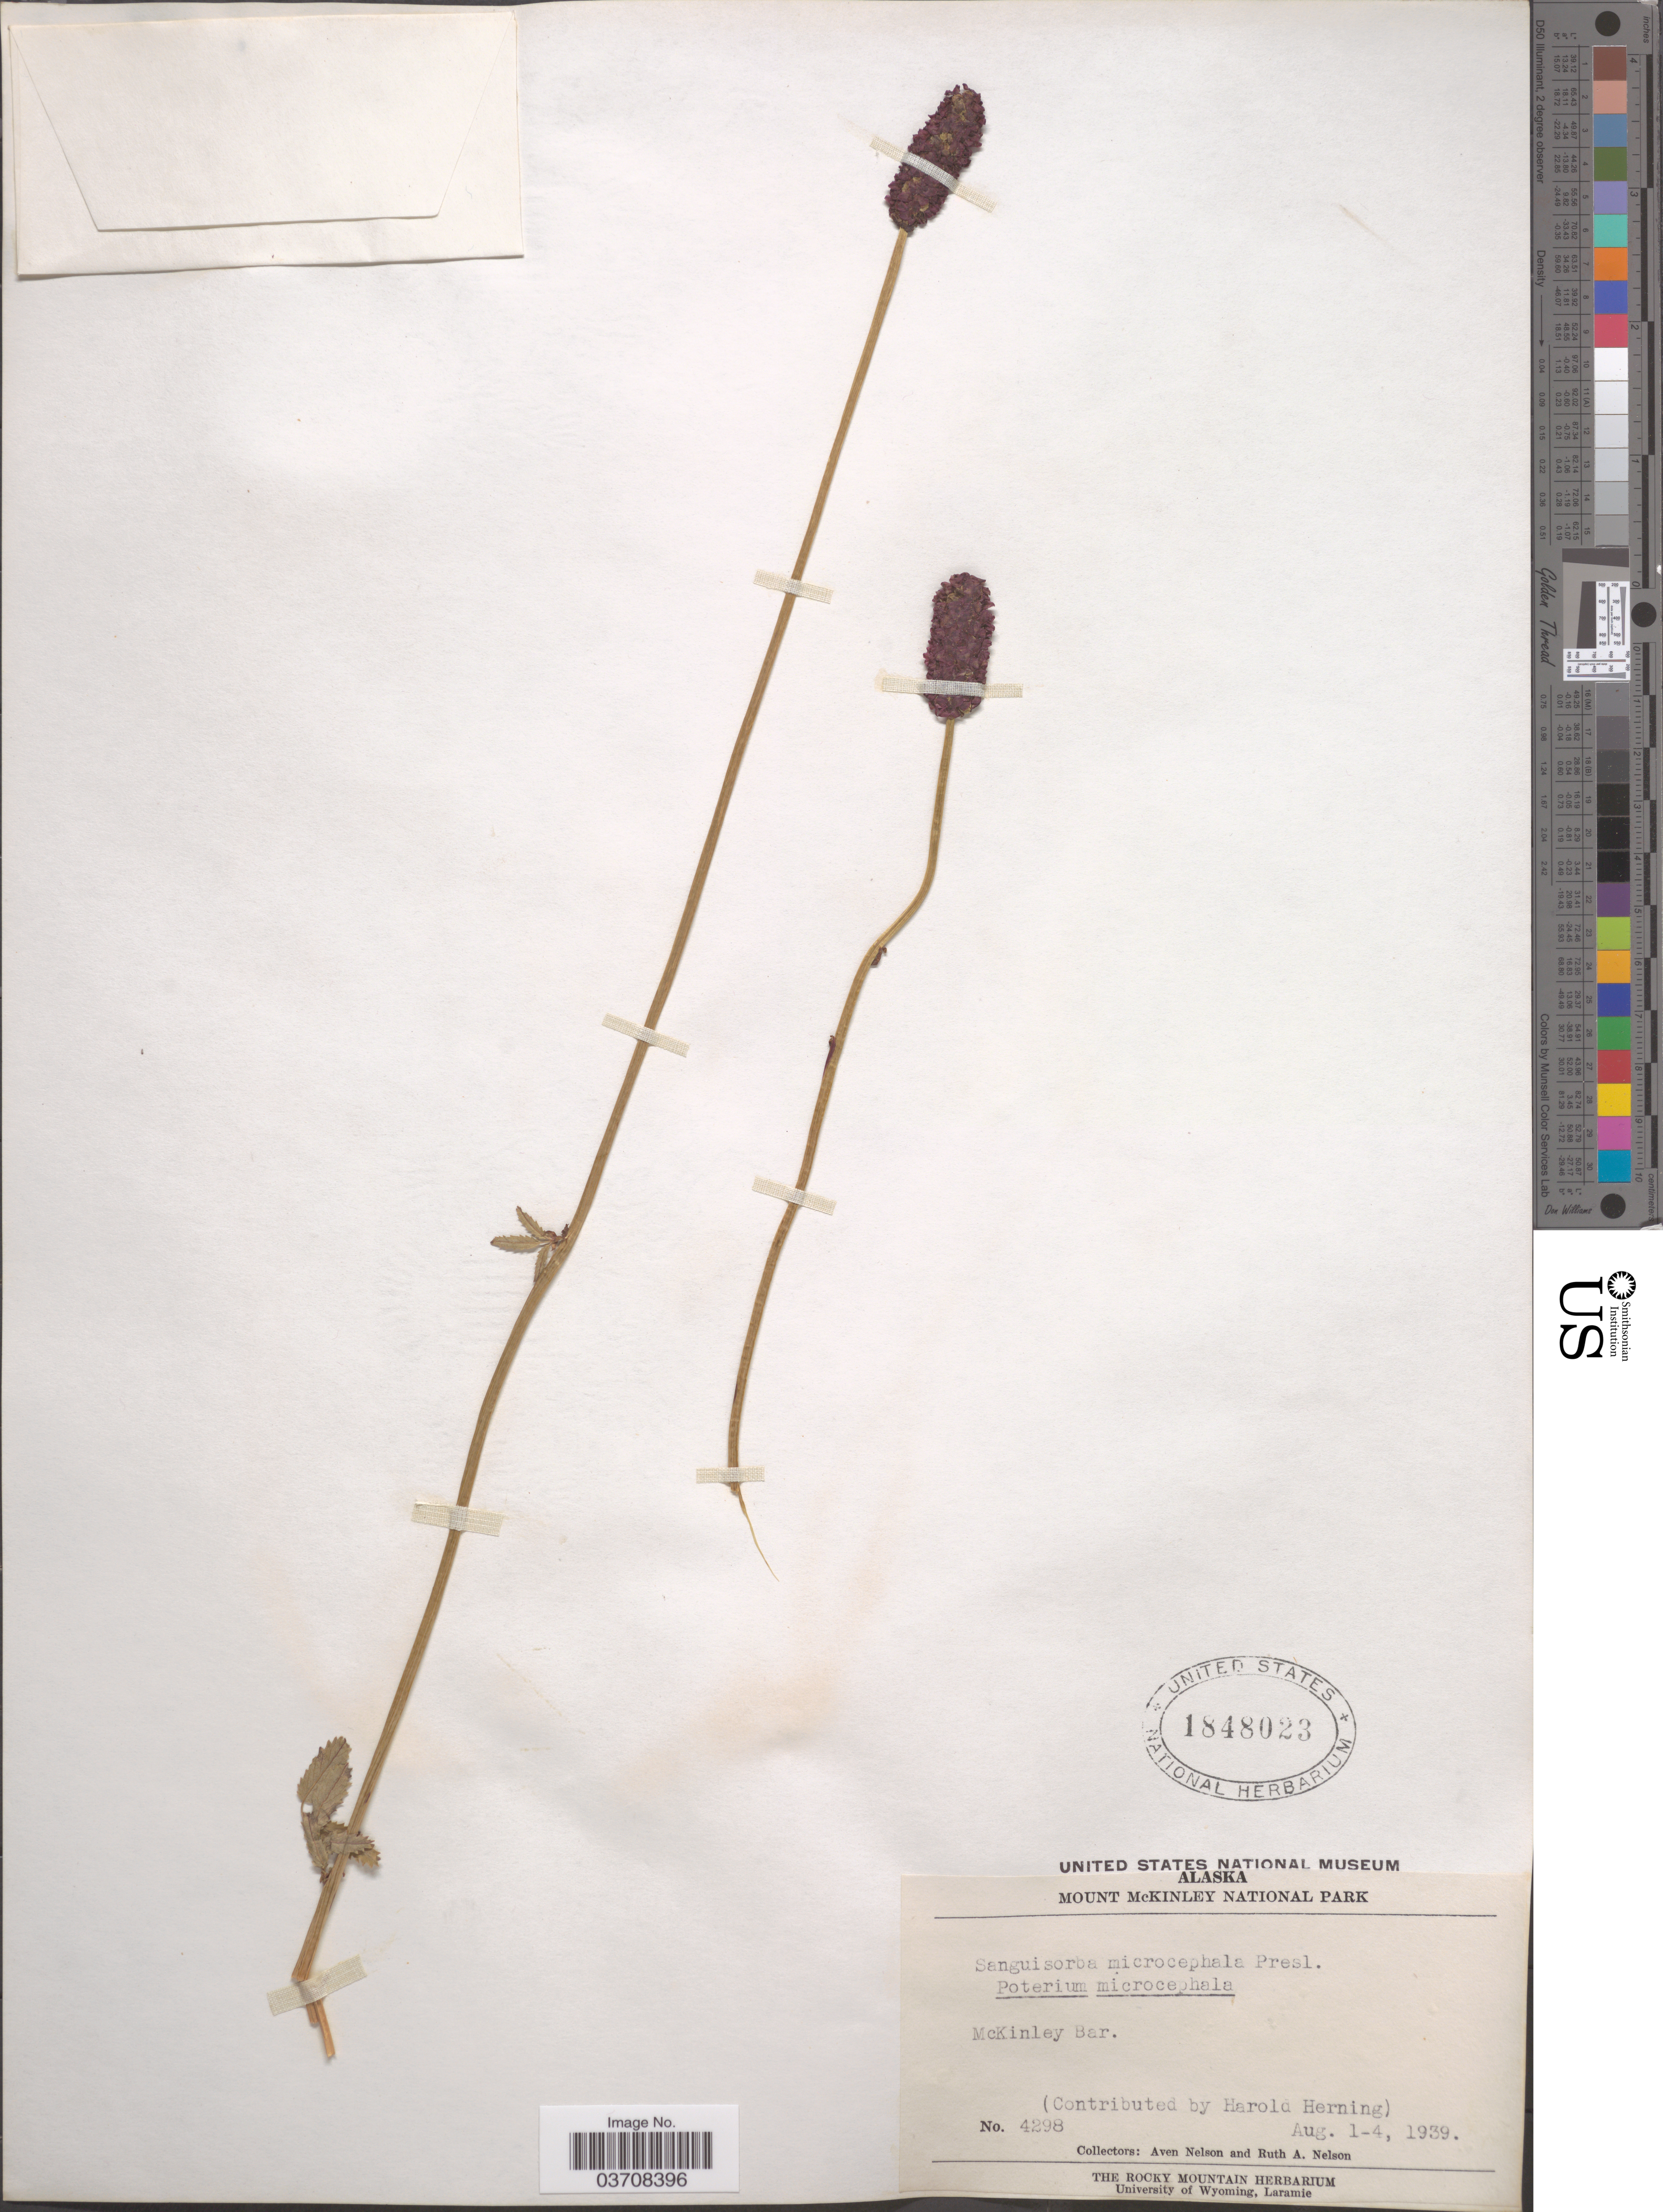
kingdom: Plantae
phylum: Tracheophyta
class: Magnoliopsida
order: Rosales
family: Rosaceae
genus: Sanguisorba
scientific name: Sanguisorba officinalis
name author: L.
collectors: A. Nelson, R. A. Nelson & H. Herning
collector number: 4298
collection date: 1939-08-01/1939-08-04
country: United States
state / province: Alaska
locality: Mount McKinley National Park. McKinley Bar.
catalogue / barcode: US 1848023